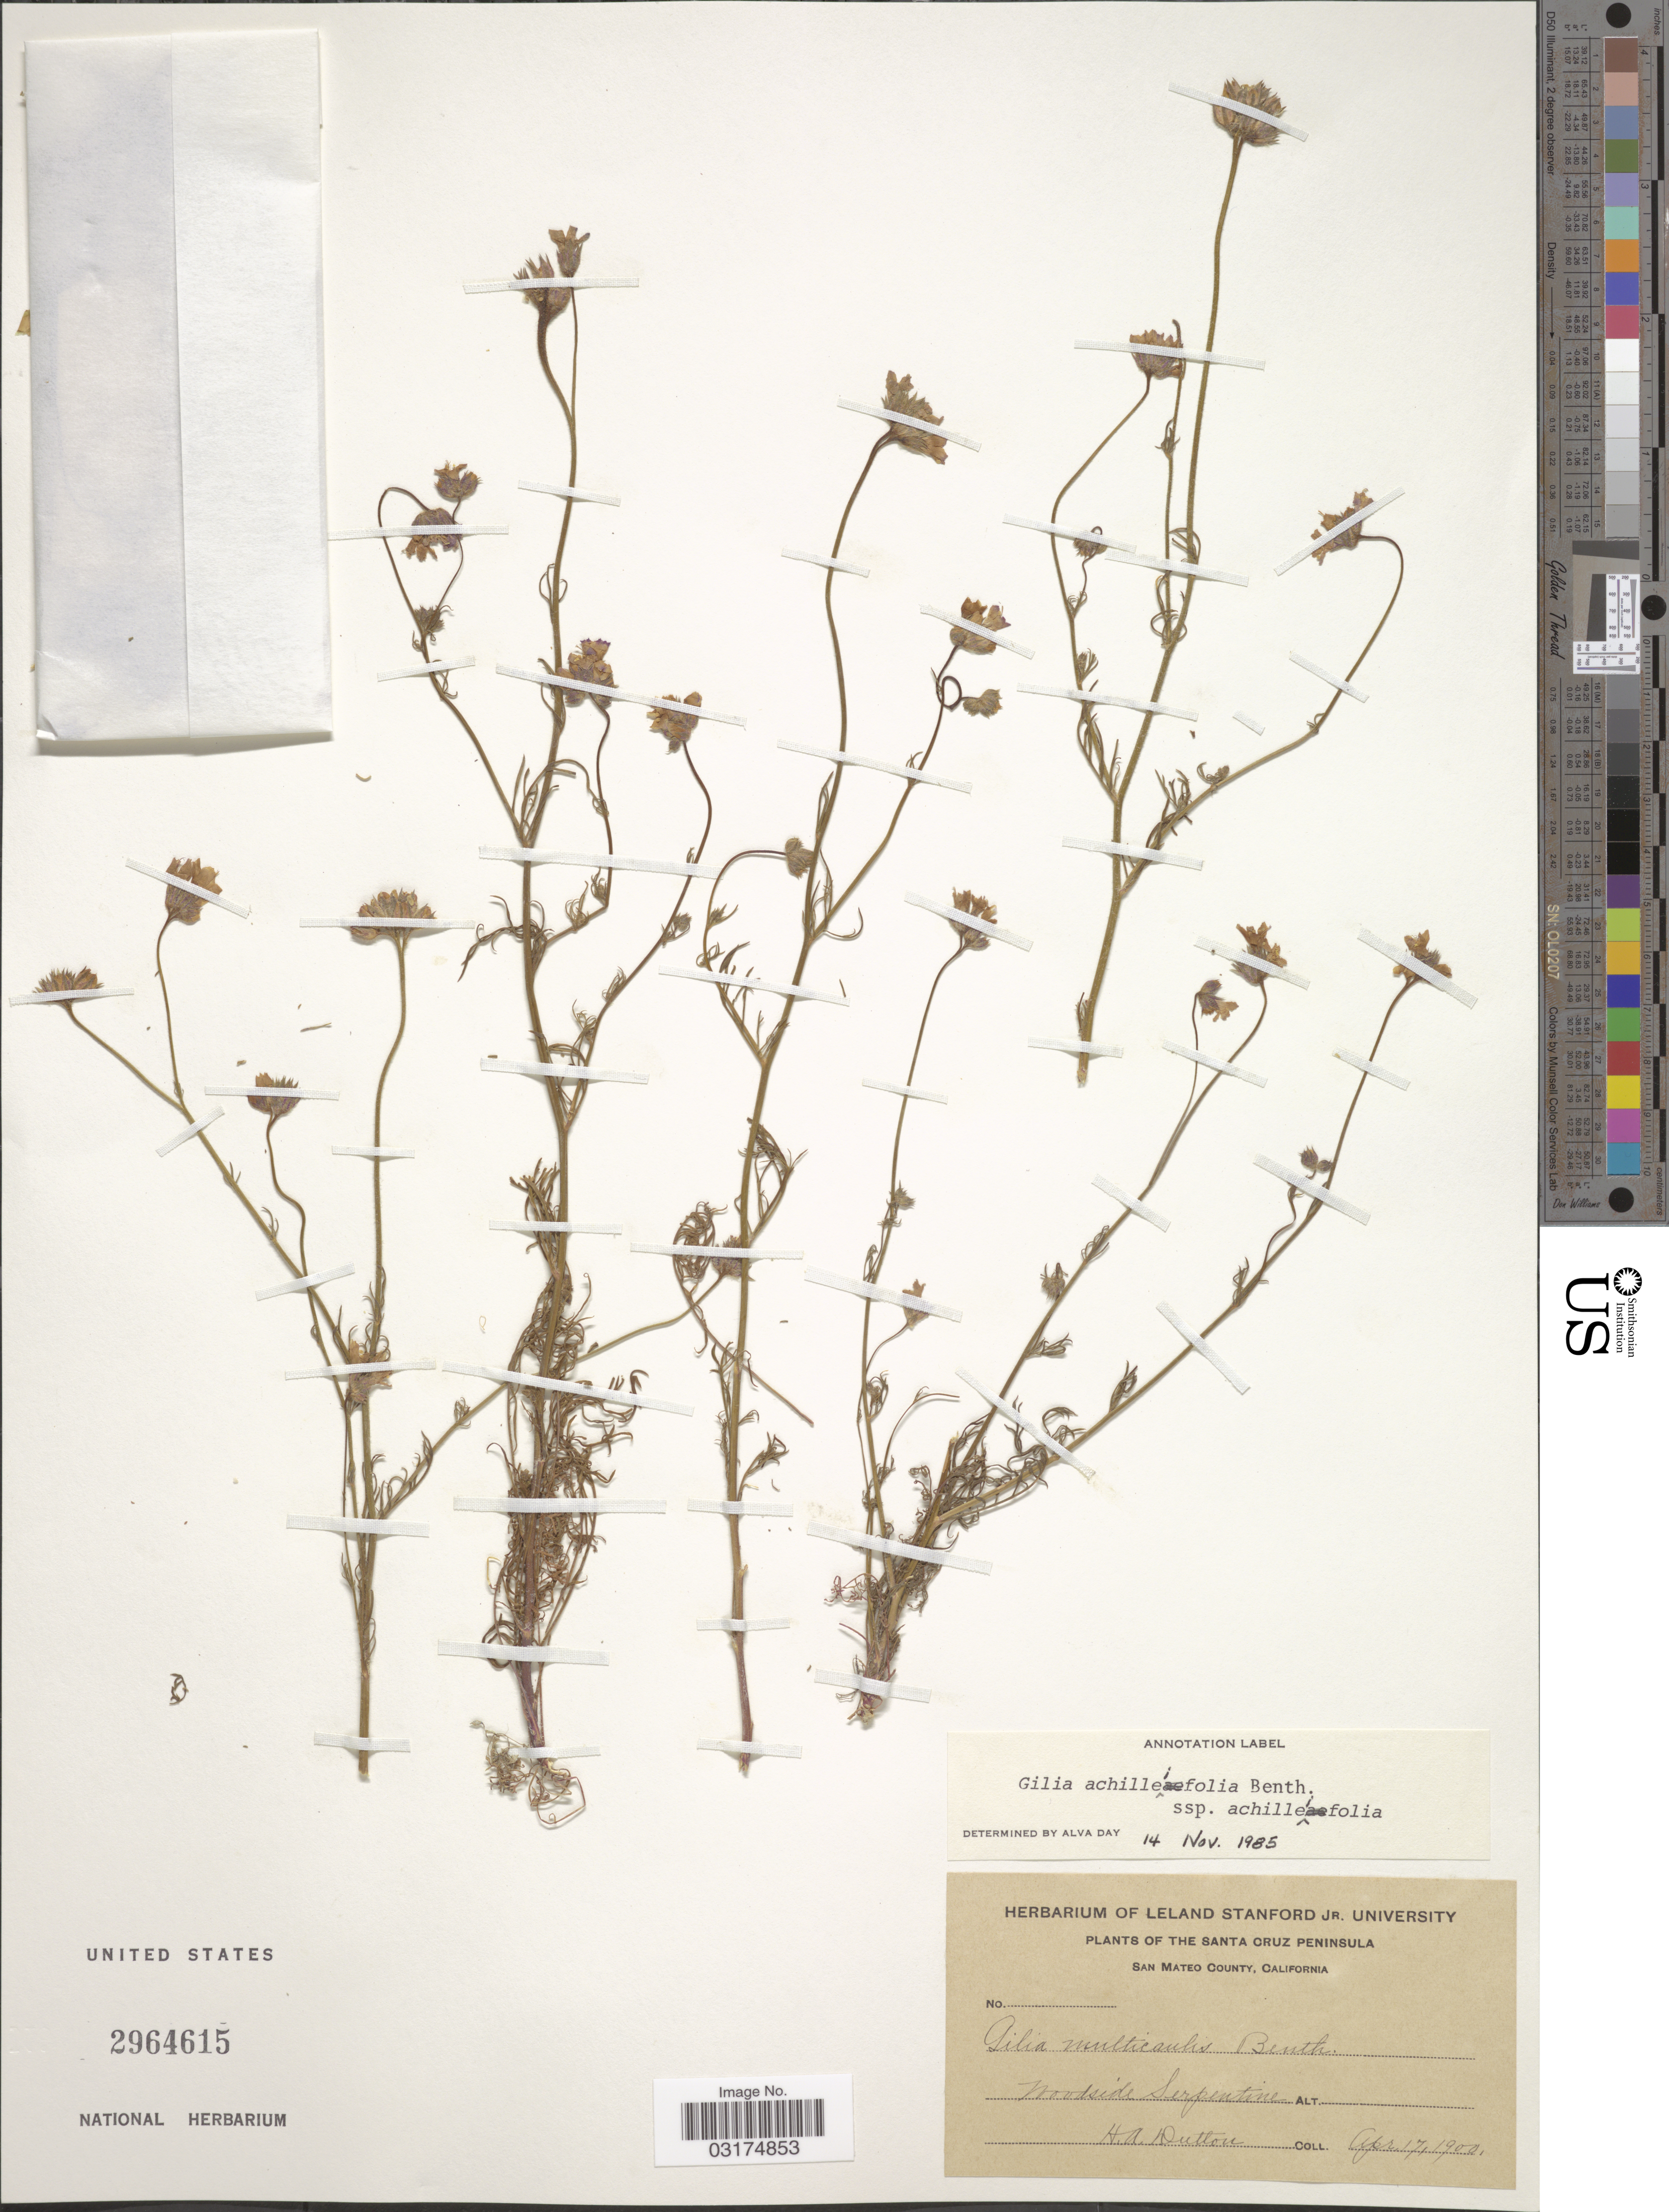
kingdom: Plantae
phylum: Tracheophyta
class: Magnoliopsida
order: Ericales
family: Polemoniaceae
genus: Gilia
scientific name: Gilia achilleifolia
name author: Benth.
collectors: H. Dutton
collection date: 1900-04-17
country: United States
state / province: California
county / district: San Mateo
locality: The Santa Cruz Peninsula. San Mateo County. Woodside Serpentine.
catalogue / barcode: US 2964615